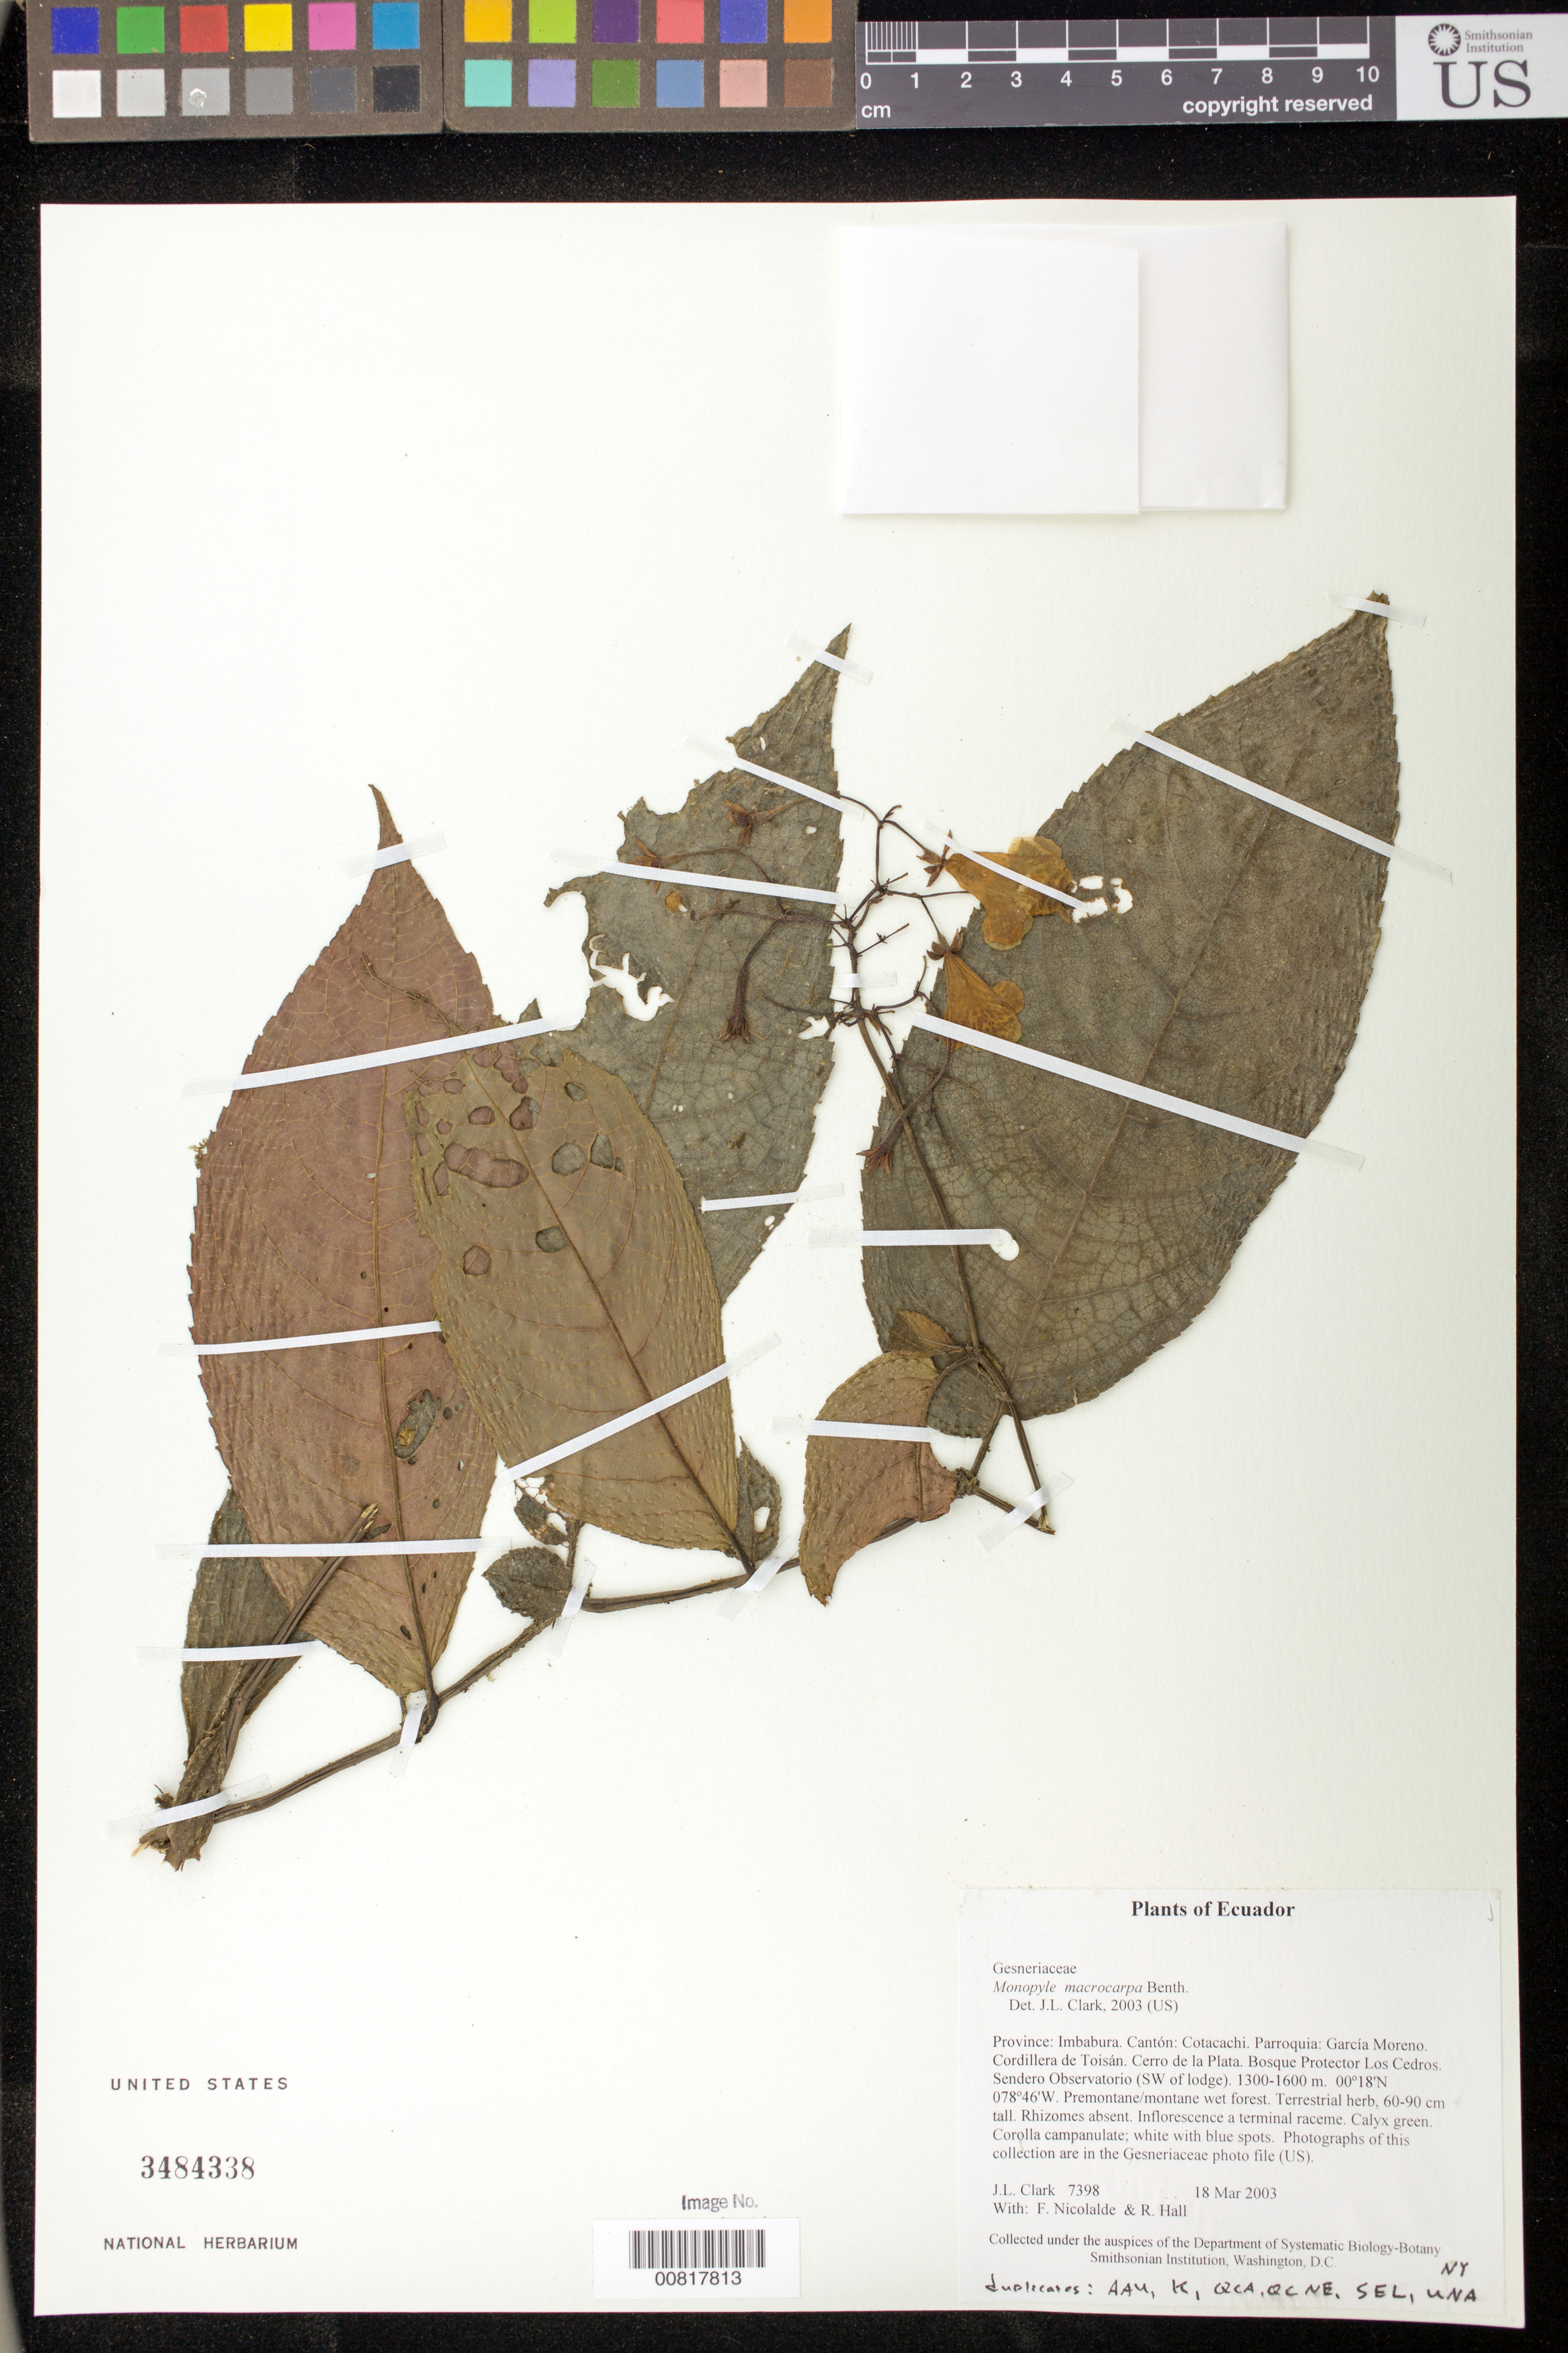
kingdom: Plantae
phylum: Tracheophyta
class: Magnoliopsida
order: Lamiales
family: Gesneriaceae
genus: Monopyle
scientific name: Monopyle macrocarpa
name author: Benth.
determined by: Clark, J. L., (SEL), The Marie Selby Botanical Garden (UNITED STATES)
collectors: J. L. Clark, F. Nicolalde & R. Hall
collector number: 7398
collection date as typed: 18 Mar 2003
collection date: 2003-03-18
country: Ecuador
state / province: Imbabura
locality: Cotacachi. Parroquia: García Moreno. Cordillera de Toisán. Cerro de la Plata. Bosque Protector Los Cedros. Sendero Observatorio (SW of lodge).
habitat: Premontane/montane wet forest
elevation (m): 1300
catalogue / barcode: US 3484338